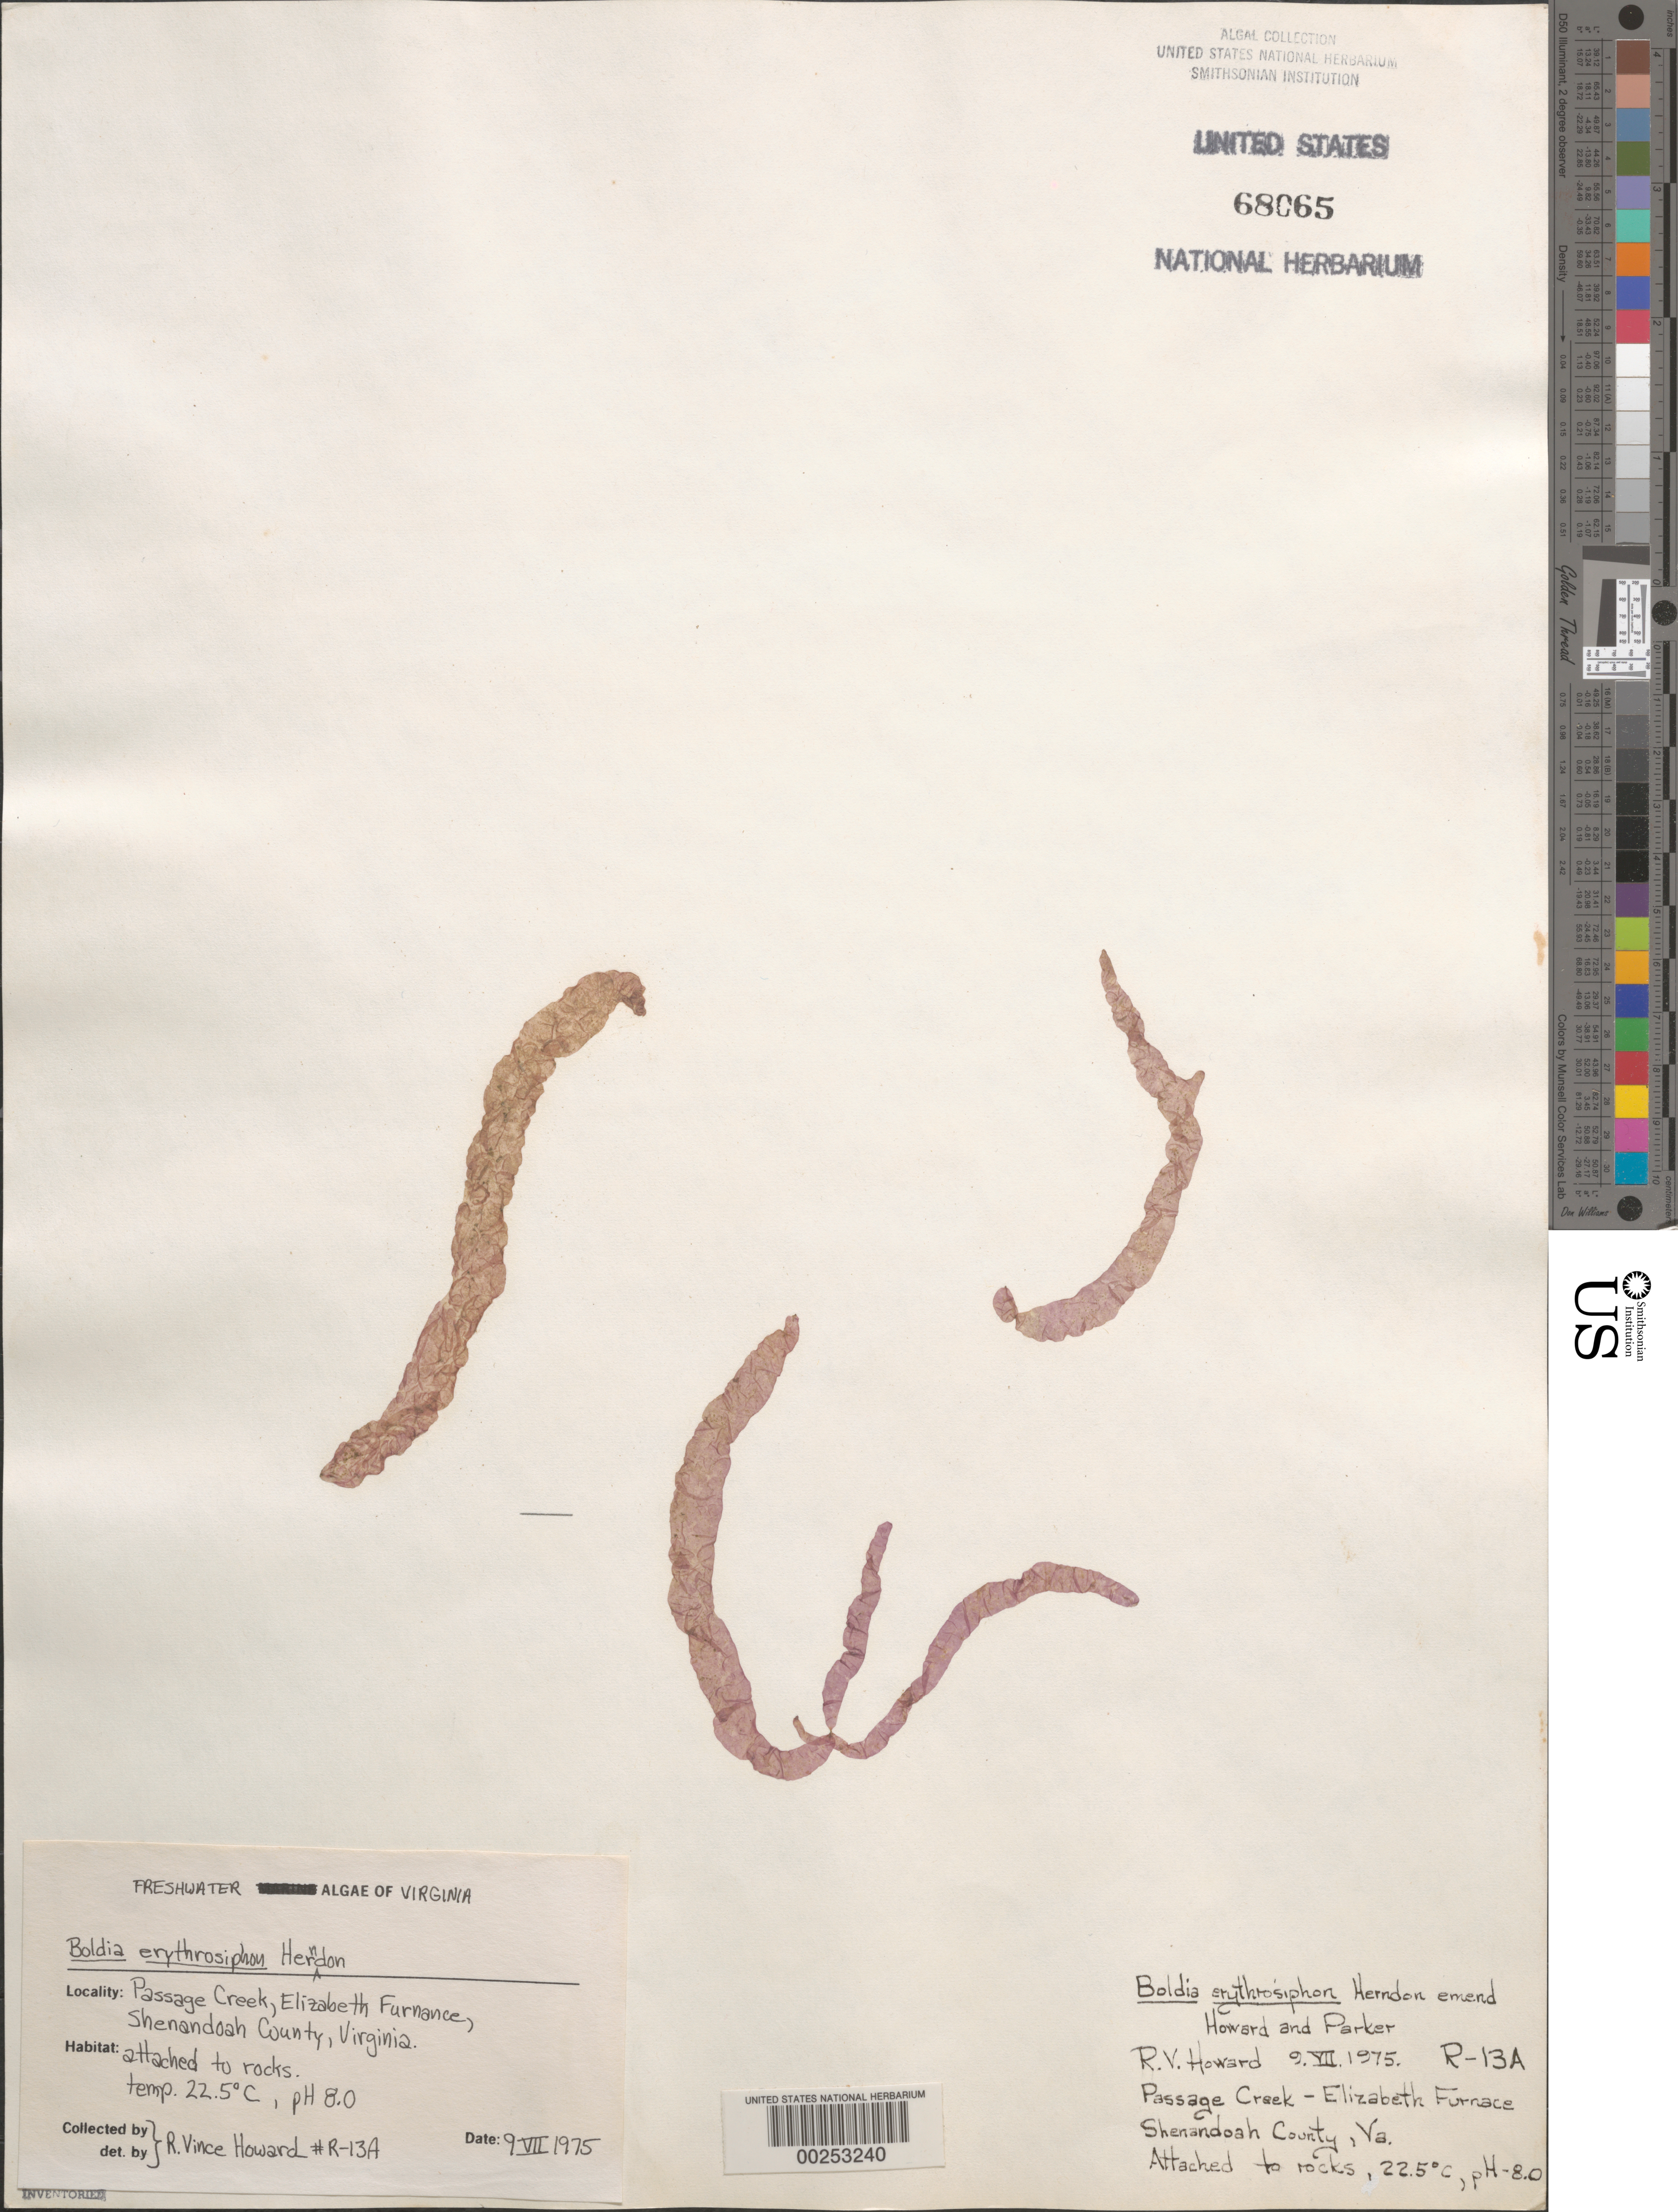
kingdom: Plantae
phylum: Rhodophyta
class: Compsopogonophyceae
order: Compsopogonales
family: Boldiaceae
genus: Boldia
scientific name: Boldia erythrosiphon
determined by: Howard, R. V.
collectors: R. Howard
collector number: R-13A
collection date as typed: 09 Jul 1975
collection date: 1975-07-09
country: United States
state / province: Virginia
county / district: Shenandoah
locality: Passage Creek, Elizabeth Furnace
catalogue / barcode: US 68065